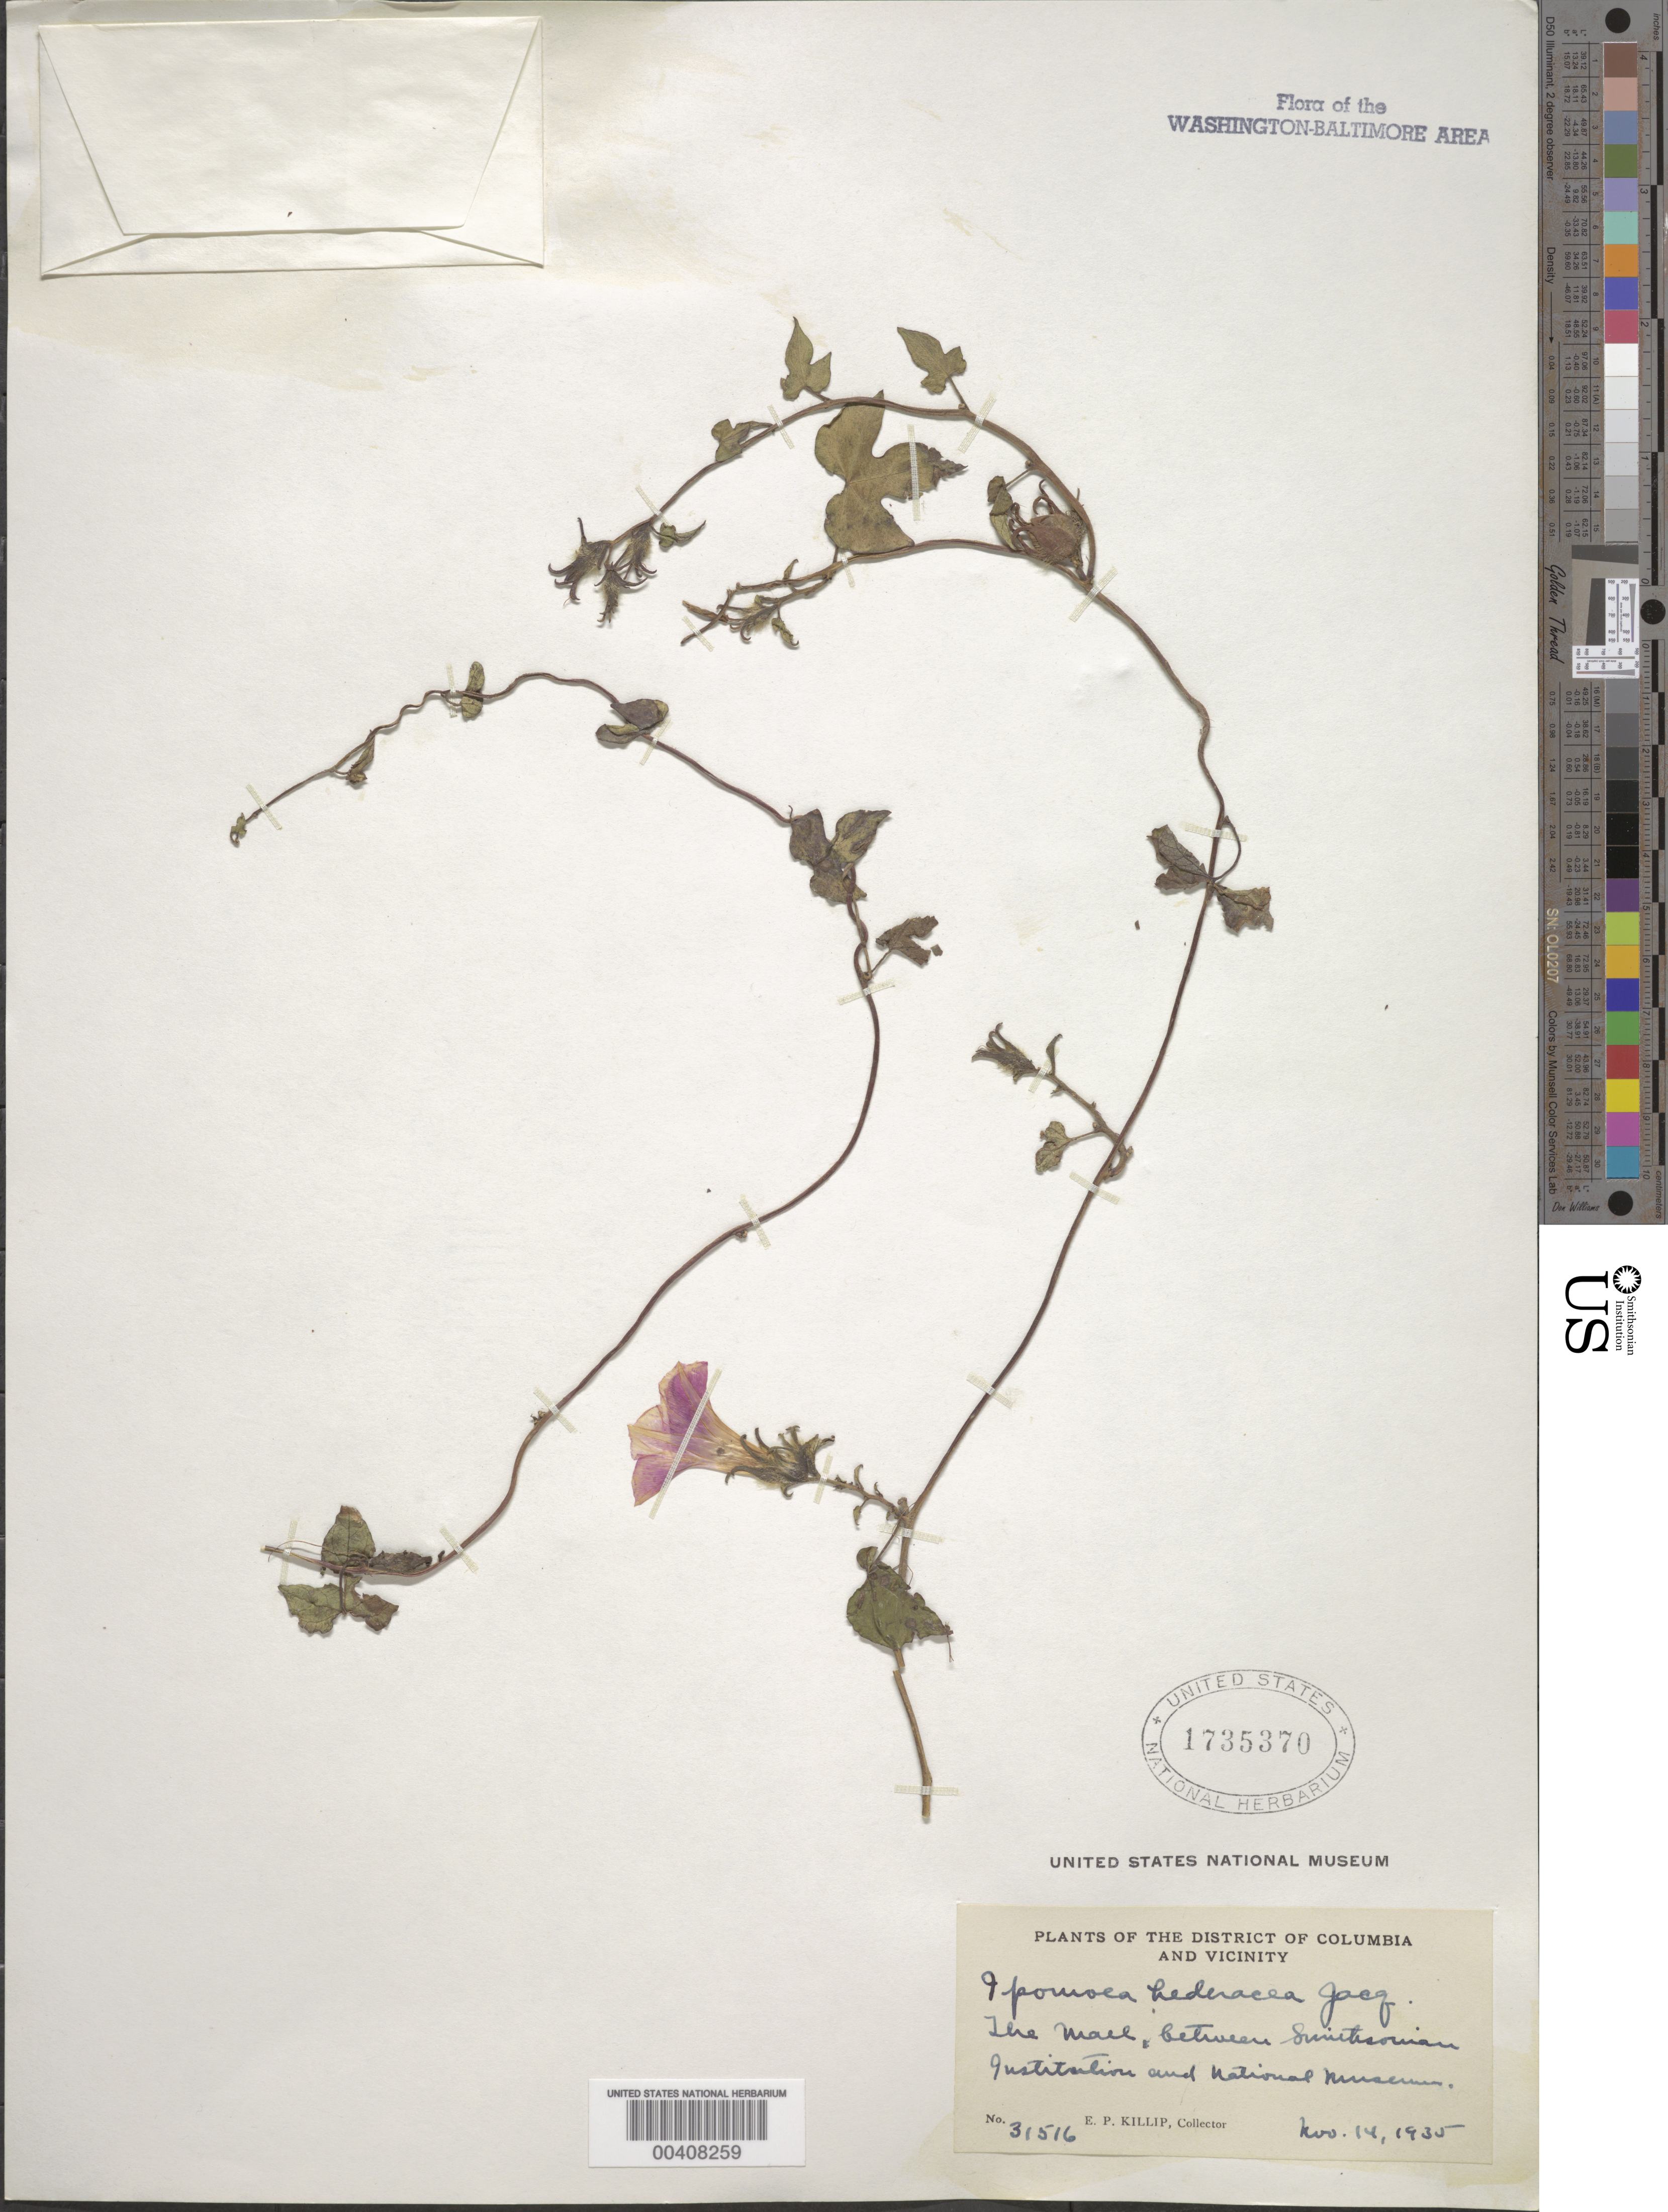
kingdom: Plantae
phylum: Tracheophyta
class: Magnoliopsida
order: Solanales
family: Convolvulaceae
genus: Ipomoea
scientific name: Ipomoea hederacea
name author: Jacq.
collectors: E. P. Killip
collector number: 31516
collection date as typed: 14 Nov 1935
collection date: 1935-11-14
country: United States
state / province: District of Columbia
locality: The Mall, between Smithsonian Inst. and National Museum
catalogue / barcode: US 1735370